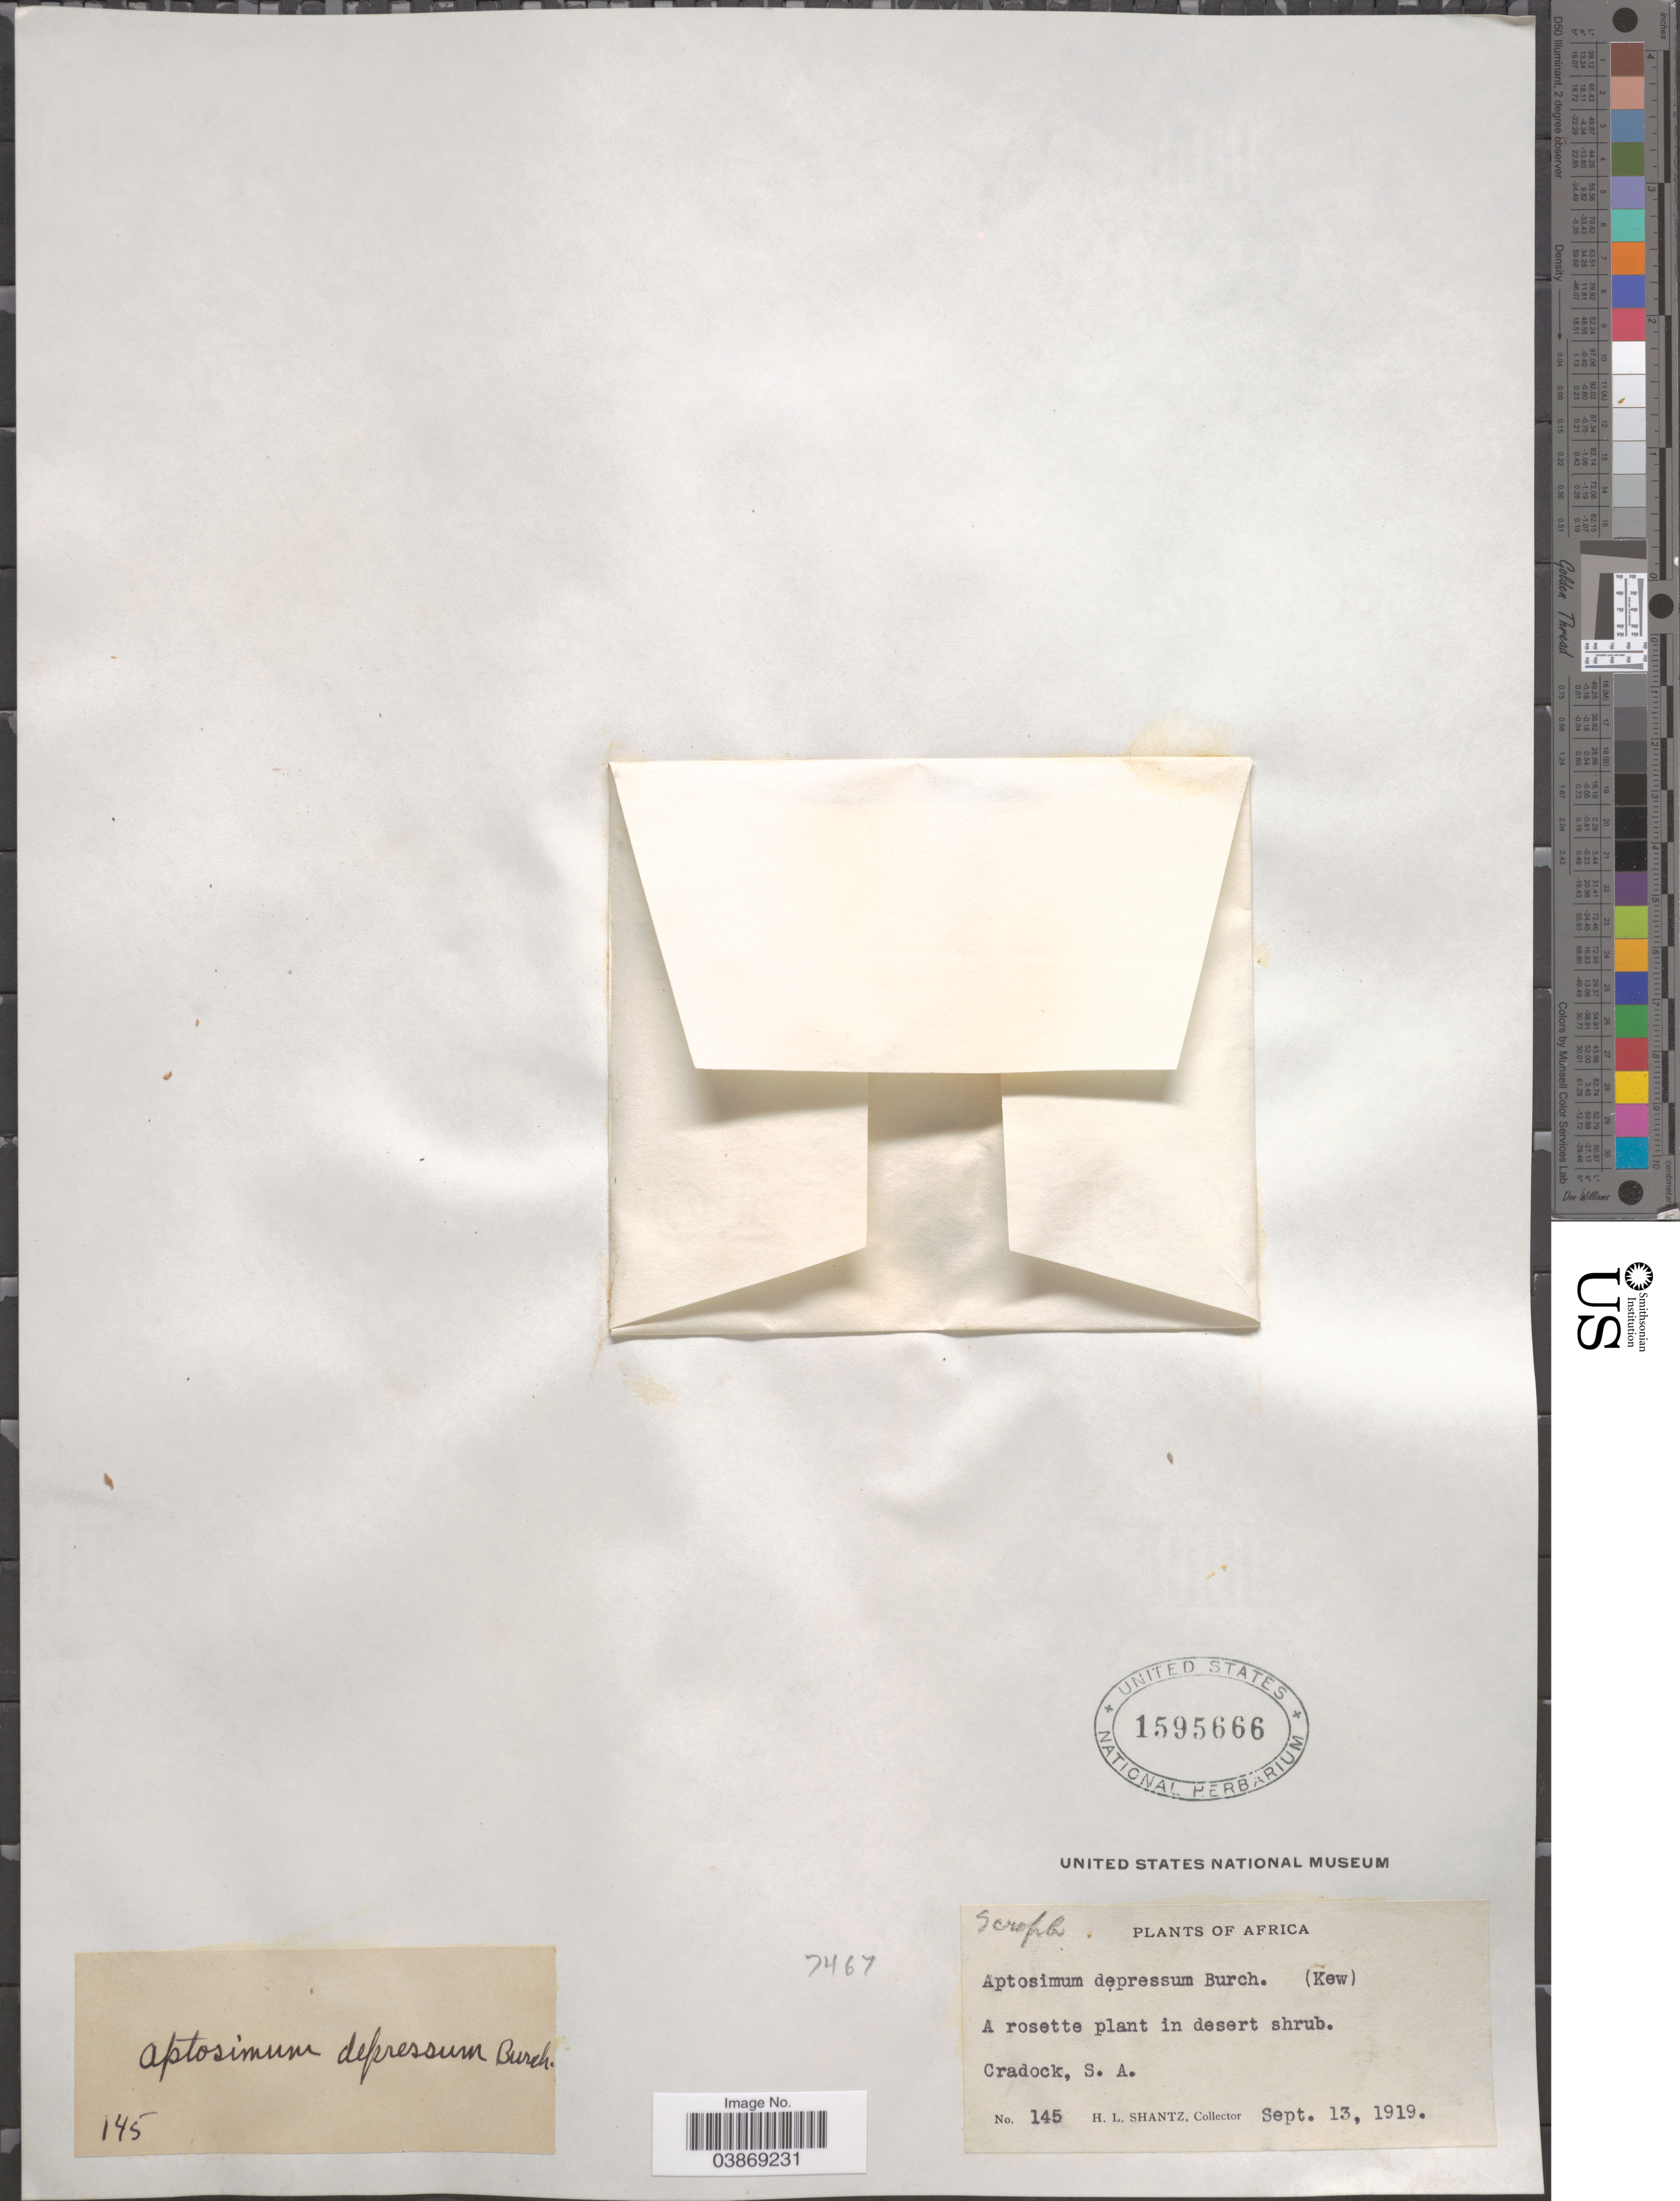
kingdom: Plantae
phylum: Tracheophyta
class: Magnoliopsida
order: Lamiales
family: Scrophulariaceae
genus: Aptosimum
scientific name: Aptosimum depressum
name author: Burch. ex Benth.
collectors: H. Shantz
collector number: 145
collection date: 1919-09-13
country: South Africa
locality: Africa. Cradock, S. A.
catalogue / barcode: US 1595666